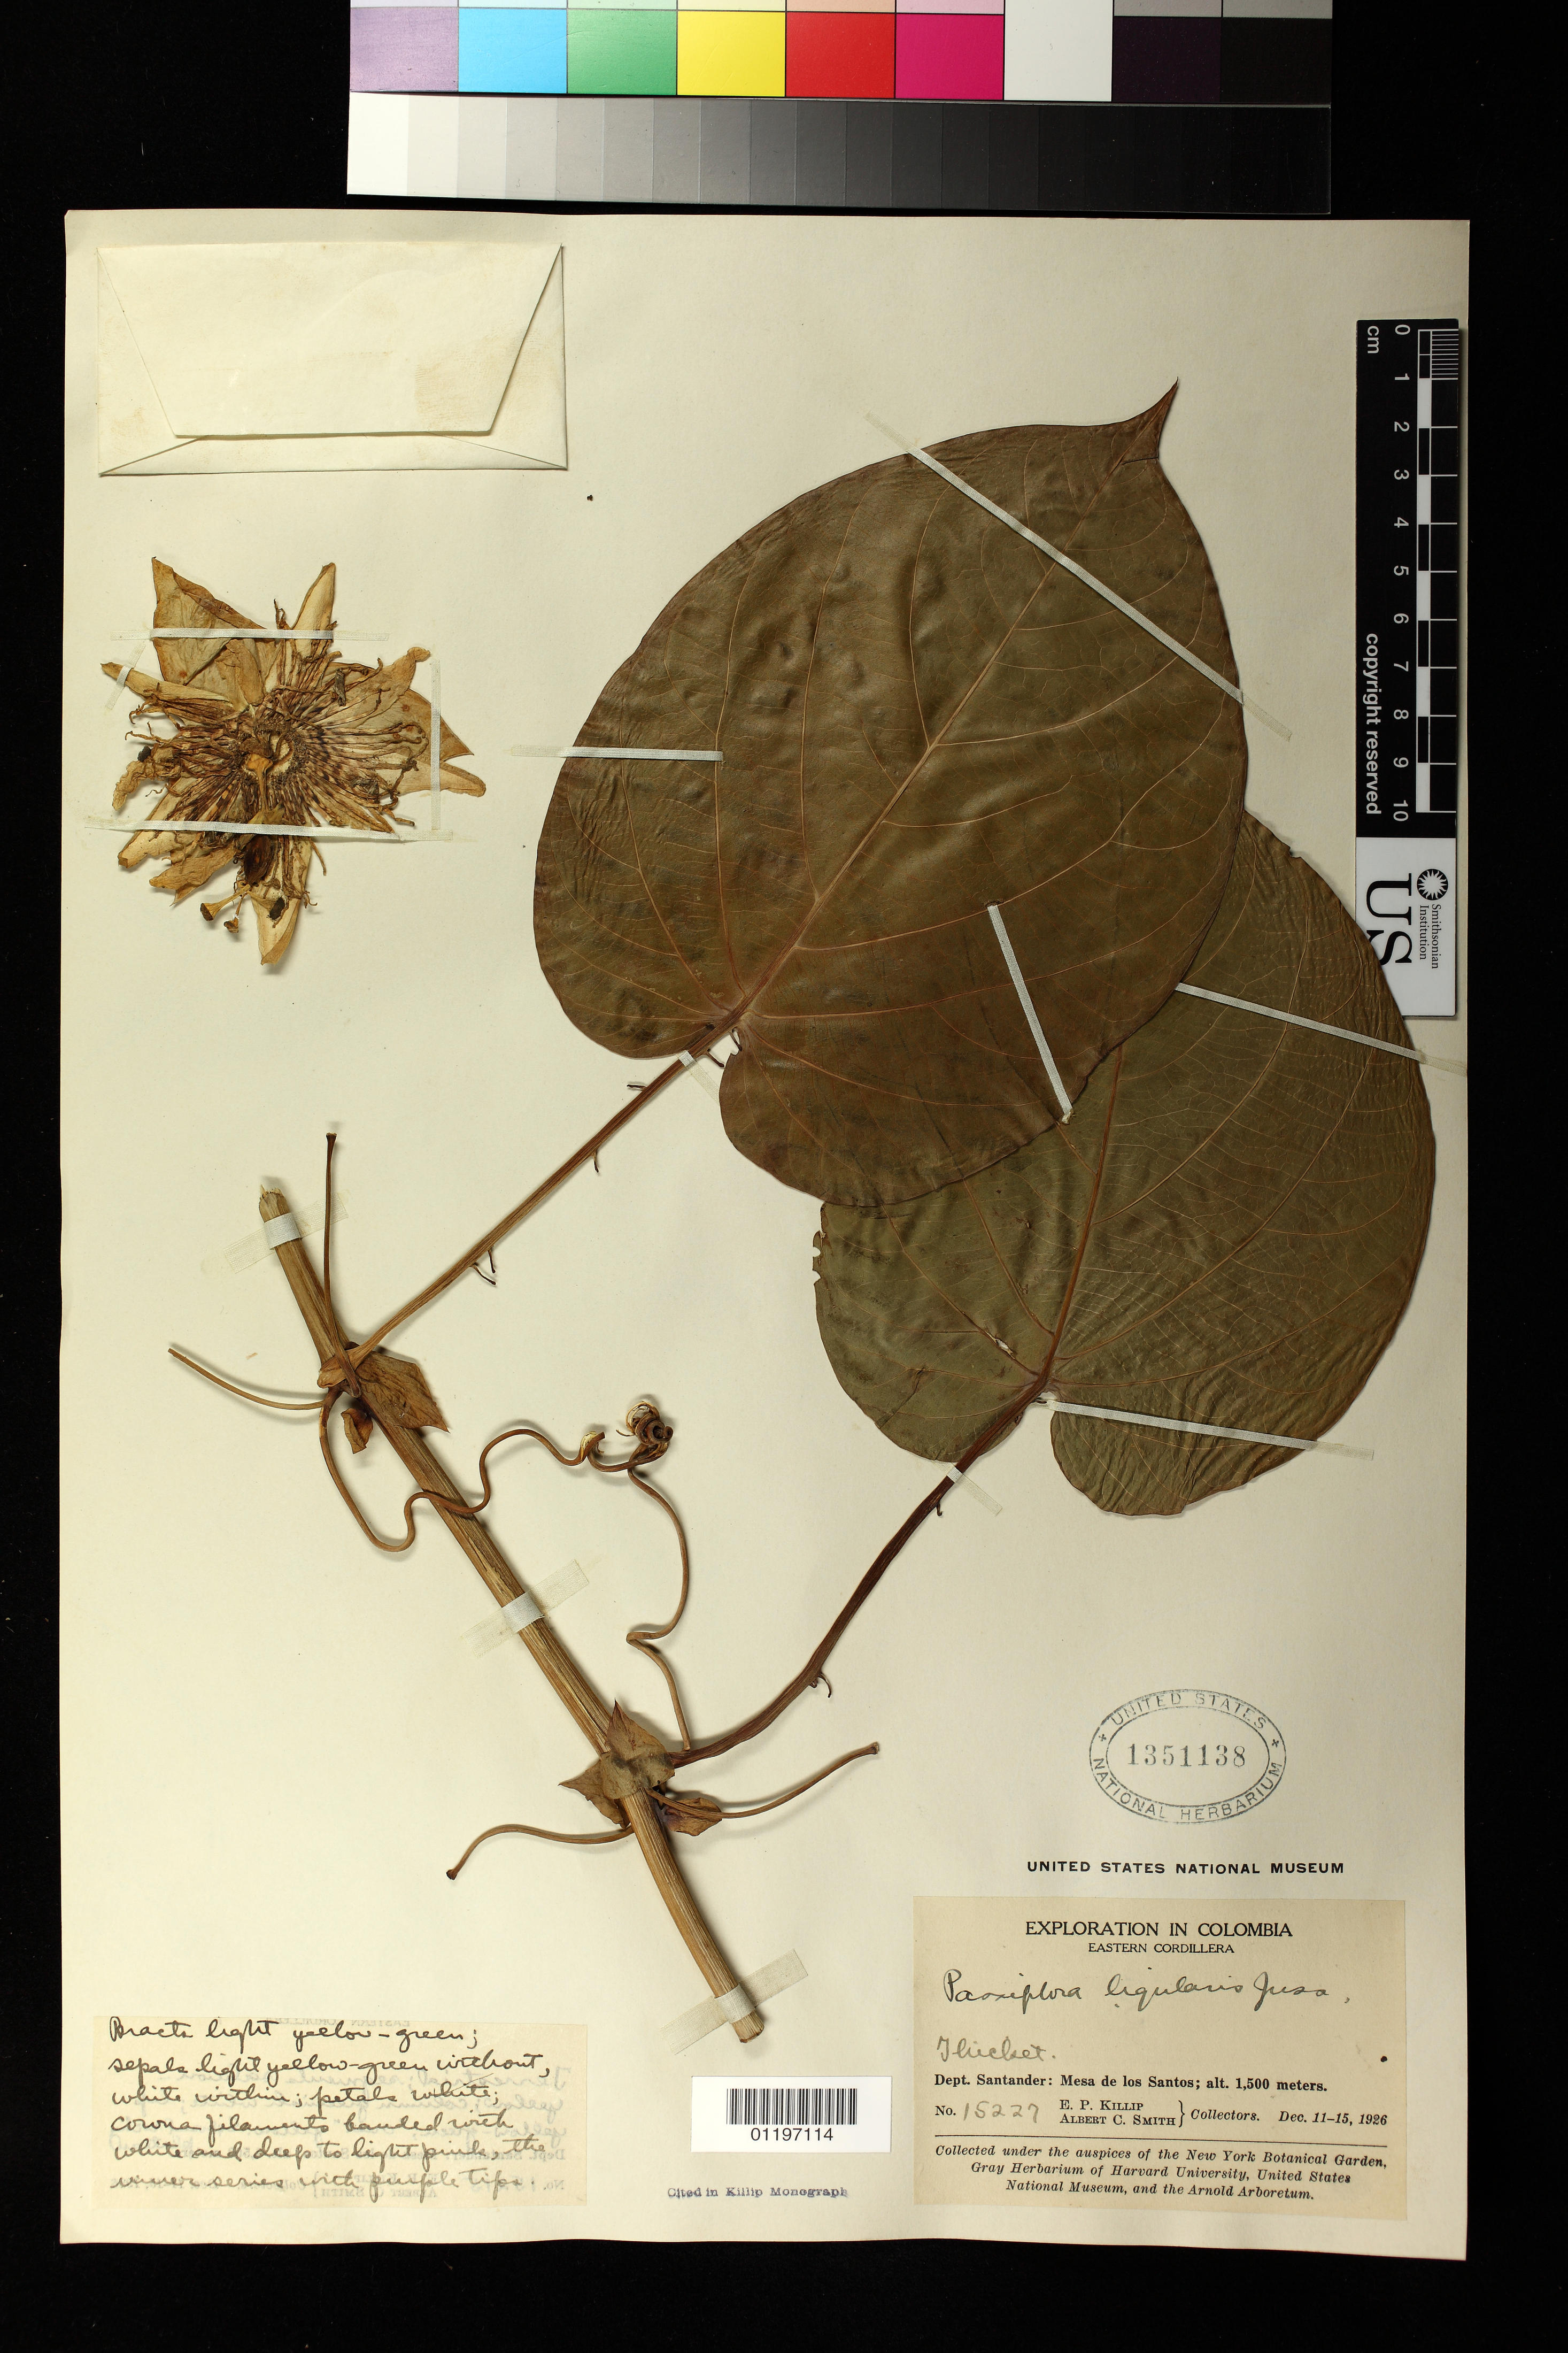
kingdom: Plantae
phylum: Tracheophyta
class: Magnoliopsida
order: Malpighiales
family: Passifloraceae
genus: Passiflora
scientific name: Passiflora ligularis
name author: Juss.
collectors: E. P. Killip & A. C. Smith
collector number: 15227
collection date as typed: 11 Dec 1926 to 15 Dec 1926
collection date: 1926-12-11/1926-12-15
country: Colombia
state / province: Santander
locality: Eastern Cordillera, Mesa de Los Santos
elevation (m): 1500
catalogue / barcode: US 1351138